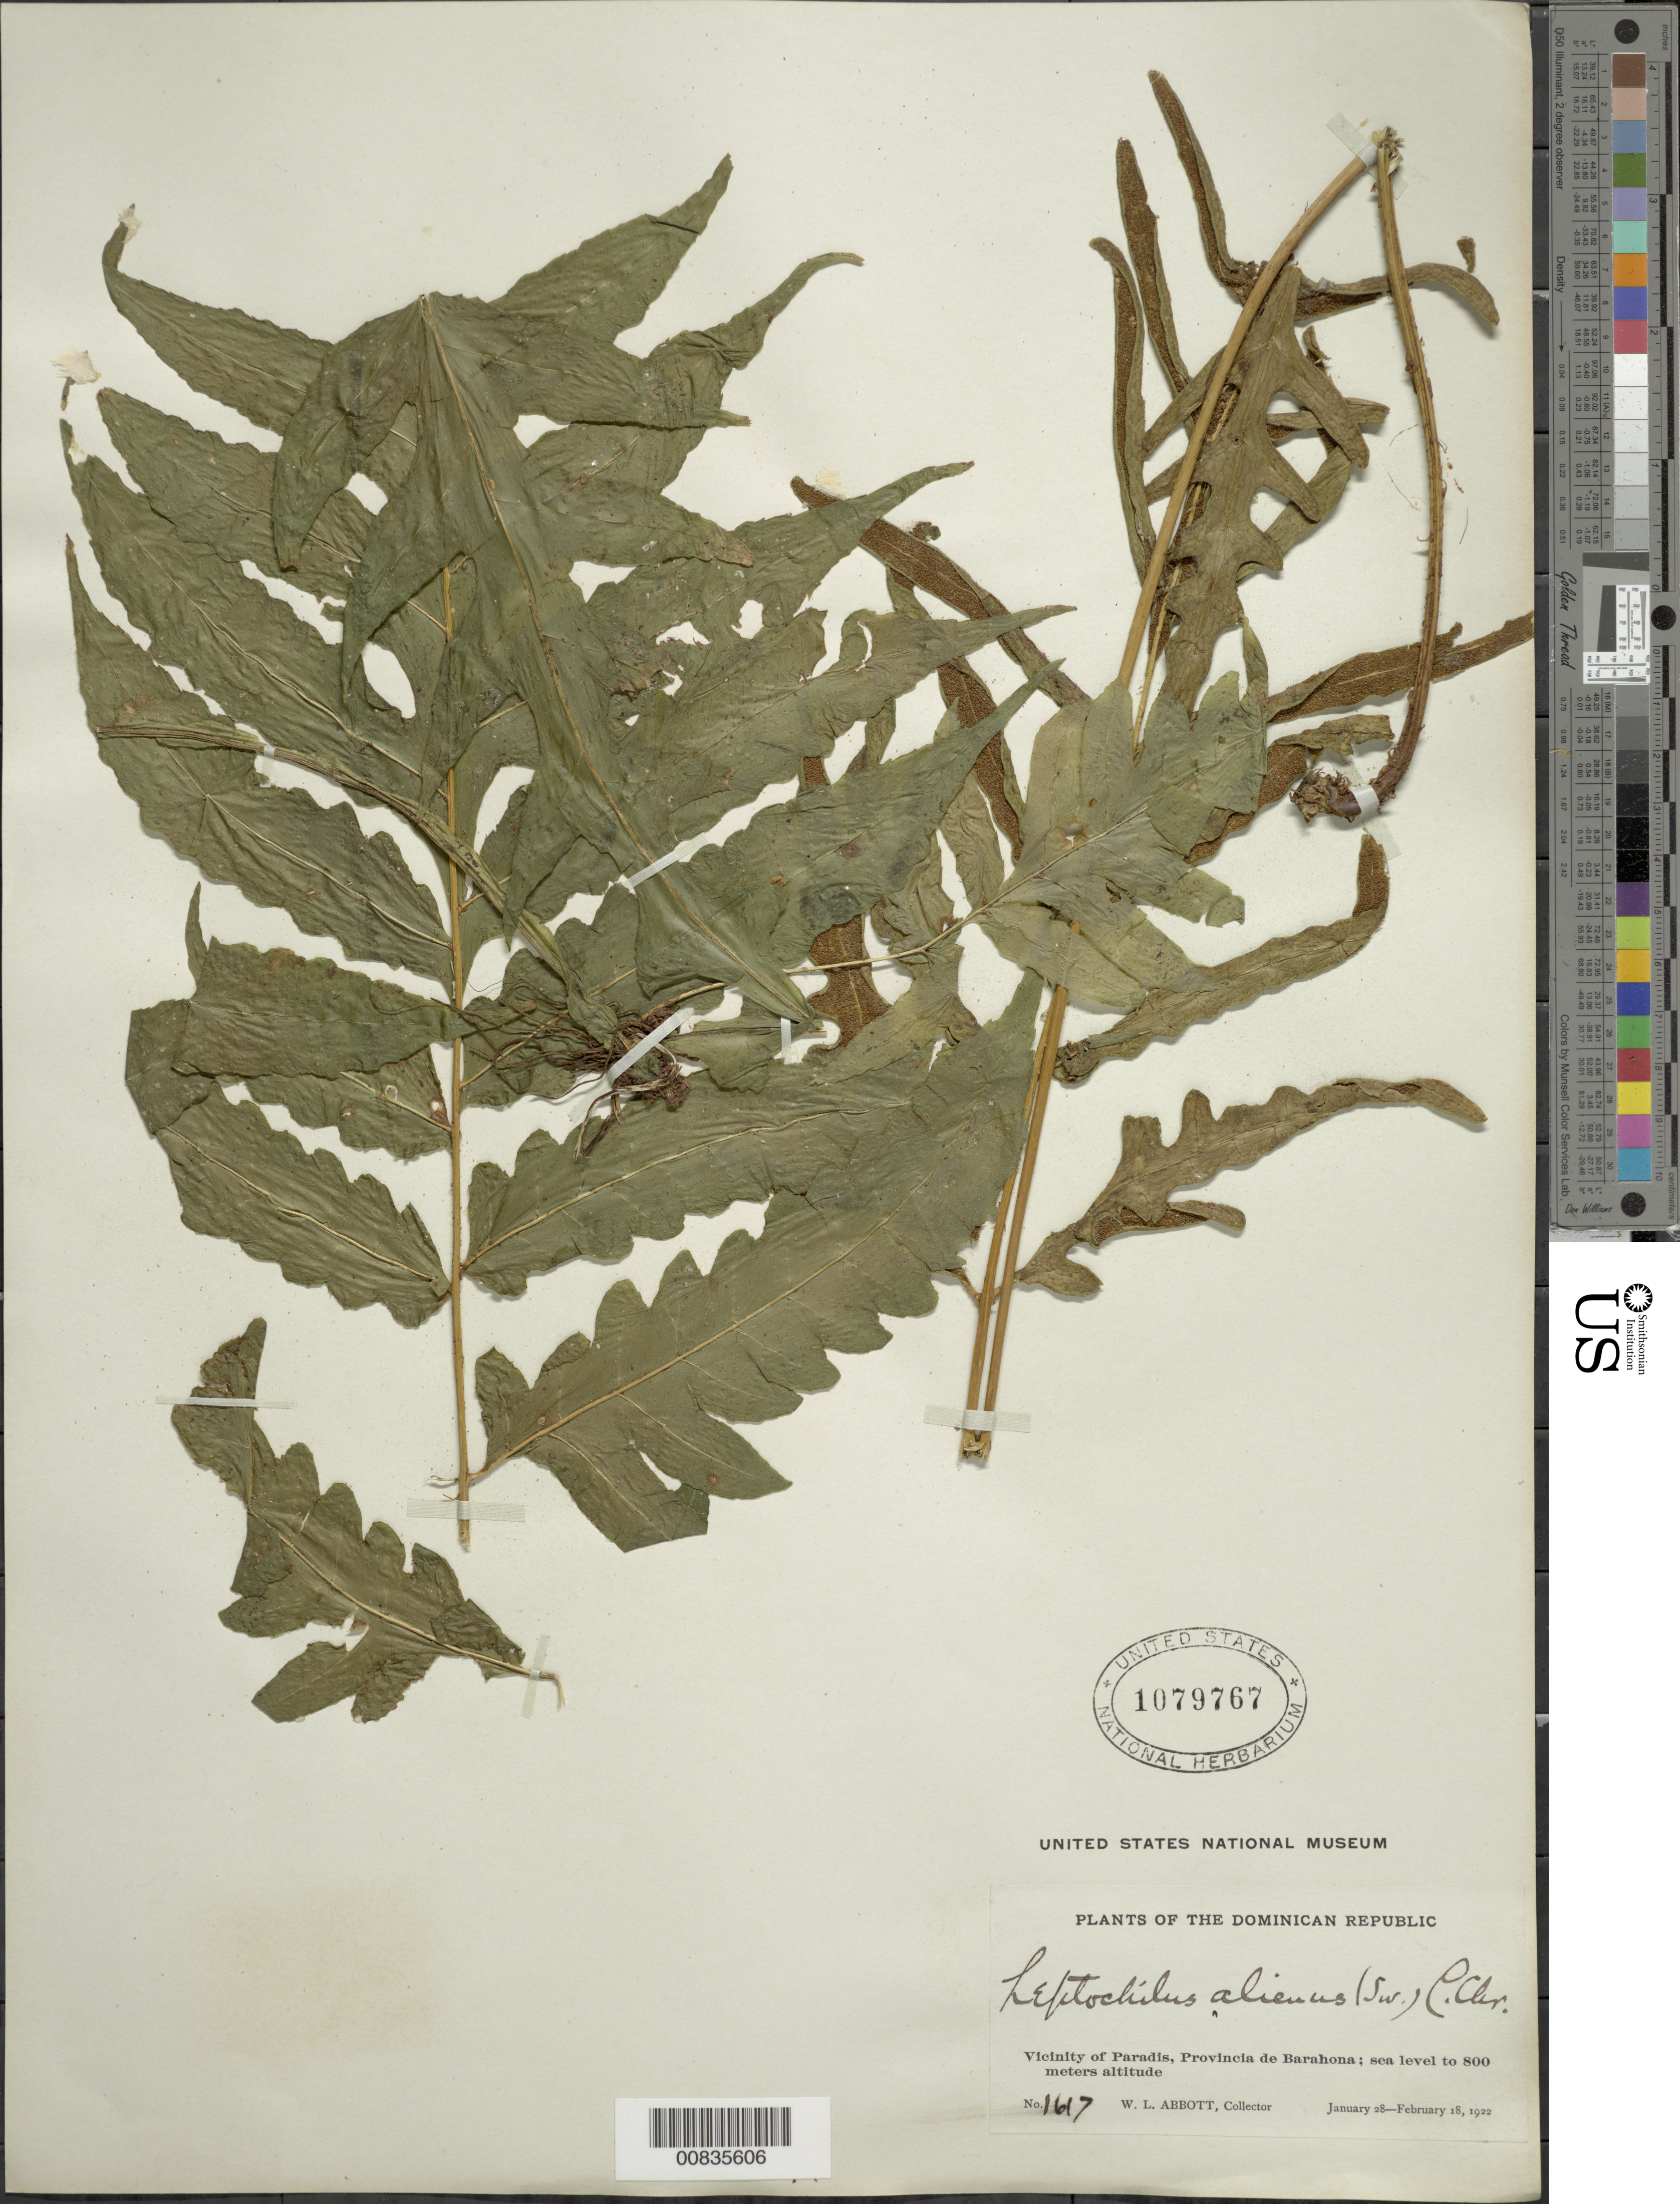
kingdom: Plantae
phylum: Tracheophyta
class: Polypodiopsida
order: Polypodiales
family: Dryopteridaceae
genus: Bolbitis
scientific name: Bolbitis portoricensis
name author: (Spreng.) Hennipman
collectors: W. L. Abbott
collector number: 1617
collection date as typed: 28 Jan 1922 to 18 Feb 1922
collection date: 1922-01-28/1922-02-18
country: Dominican Republic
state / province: Barahona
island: Hispaniola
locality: Paradis vicinity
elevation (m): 0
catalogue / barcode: US 1079767